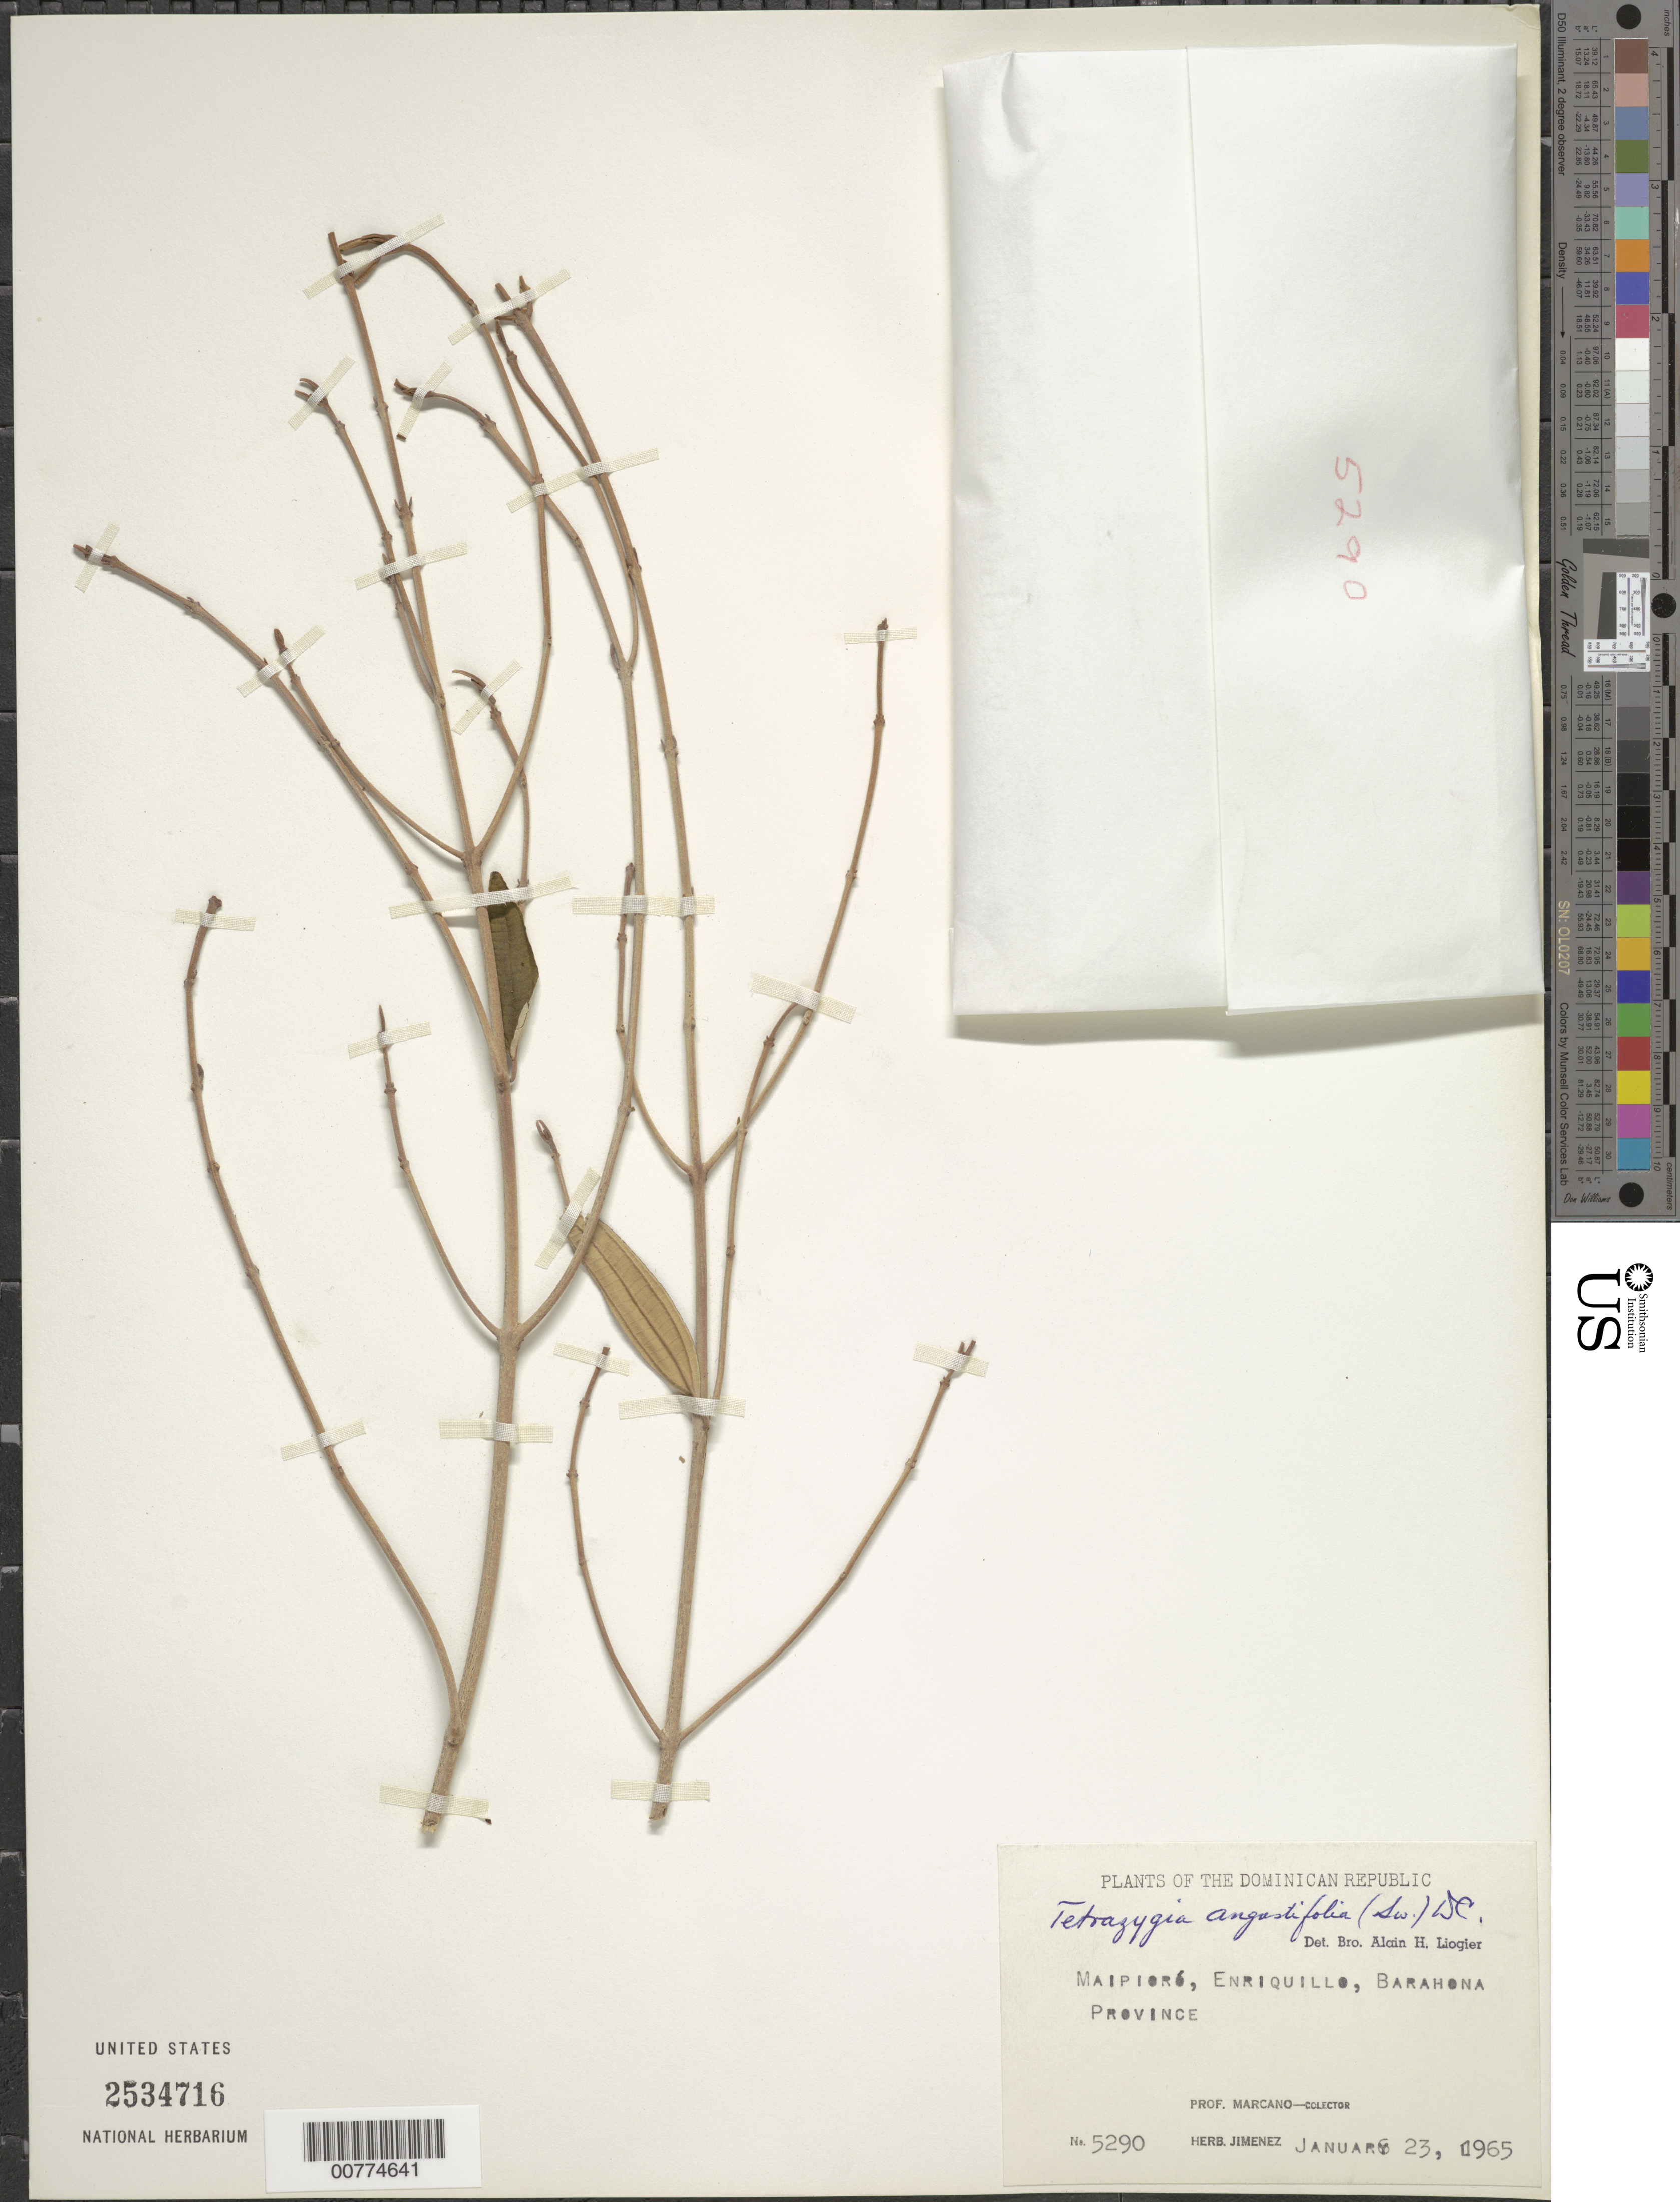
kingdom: Plantae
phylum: Tracheophyta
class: Magnoliopsida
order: Myrtales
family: Melastomataceae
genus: Tetrazygia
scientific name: Tetrazygia angustifolia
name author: (Sw.) DC.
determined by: Liogier, Alain H.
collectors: E. J. Marcano F.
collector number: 5290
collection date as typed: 23 Jan 1965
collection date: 1965-01-23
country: Dominican Republic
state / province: Barahona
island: Hispaniola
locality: Enriquillo, Maipioró.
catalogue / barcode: US 2534716